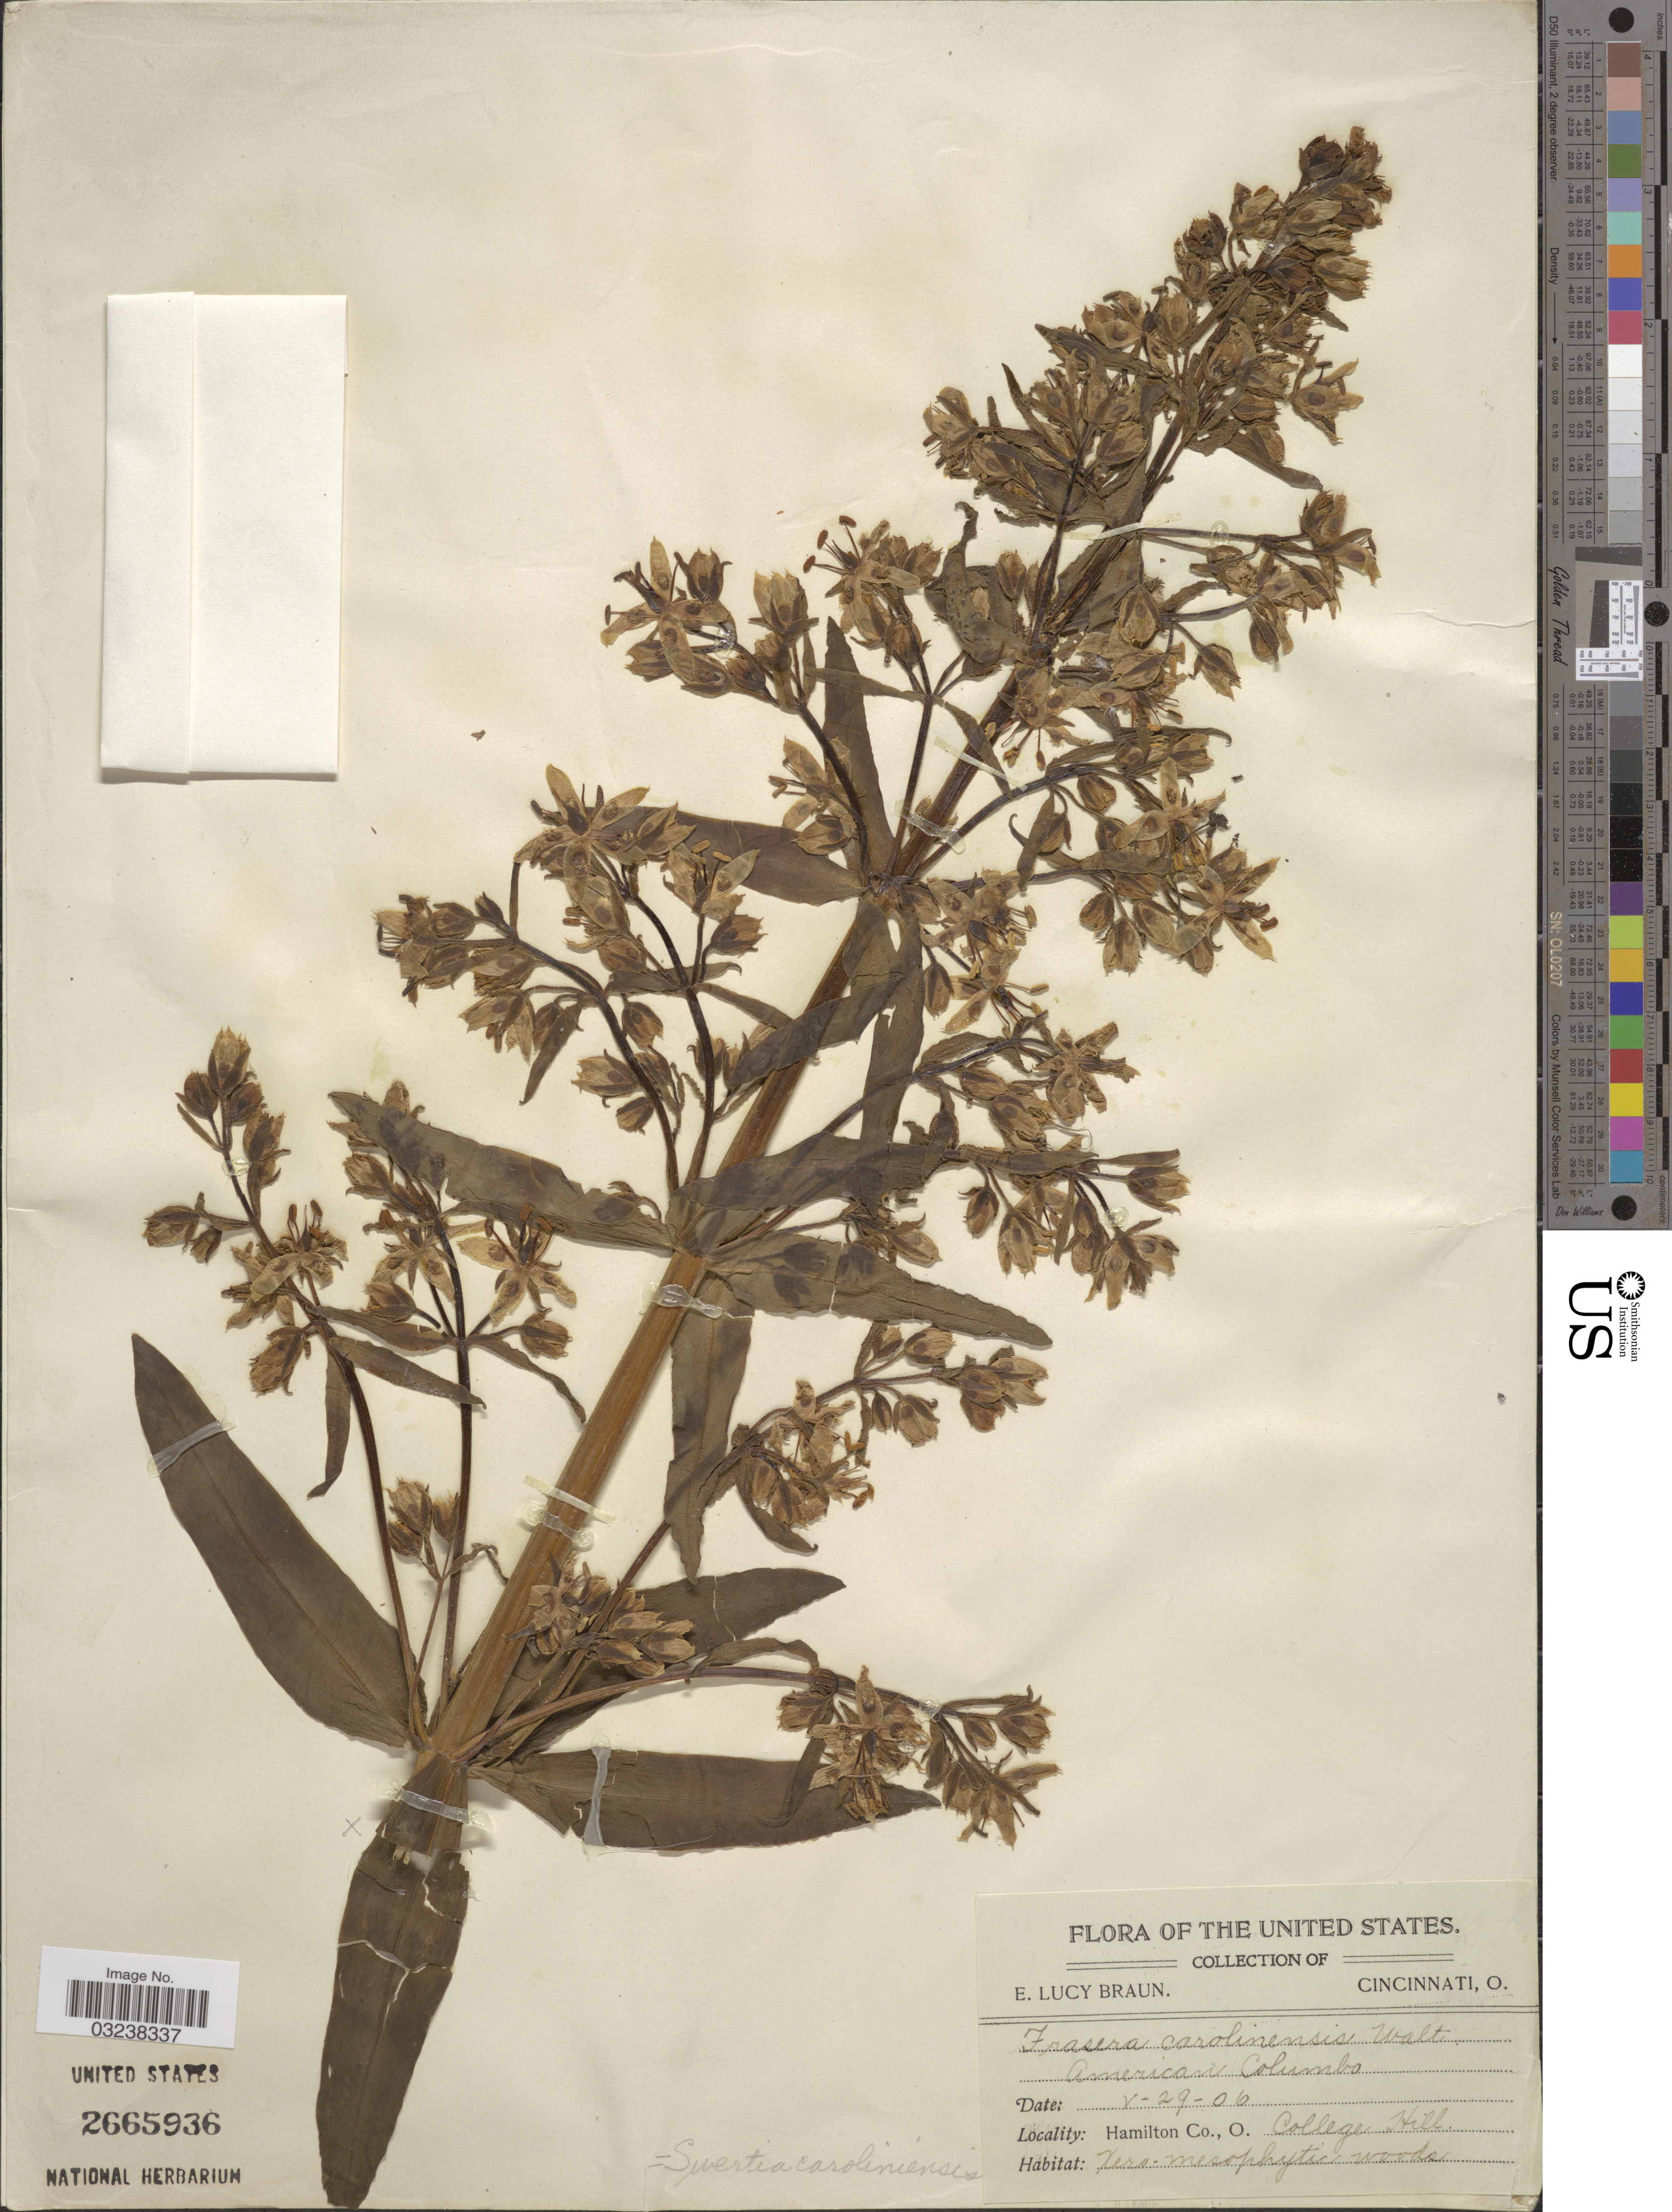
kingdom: Plantae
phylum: Tracheophyta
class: Magnoliopsida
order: Gentianales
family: Gentianaceae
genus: Swertia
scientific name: Swertia caroliniensis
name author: (Walter) Kuntze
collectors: E. Braun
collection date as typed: Transcribed d/m/y: 29/5/6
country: United States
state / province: Ohio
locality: Hamilton Co., O. College Hill.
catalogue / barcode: US 2665936